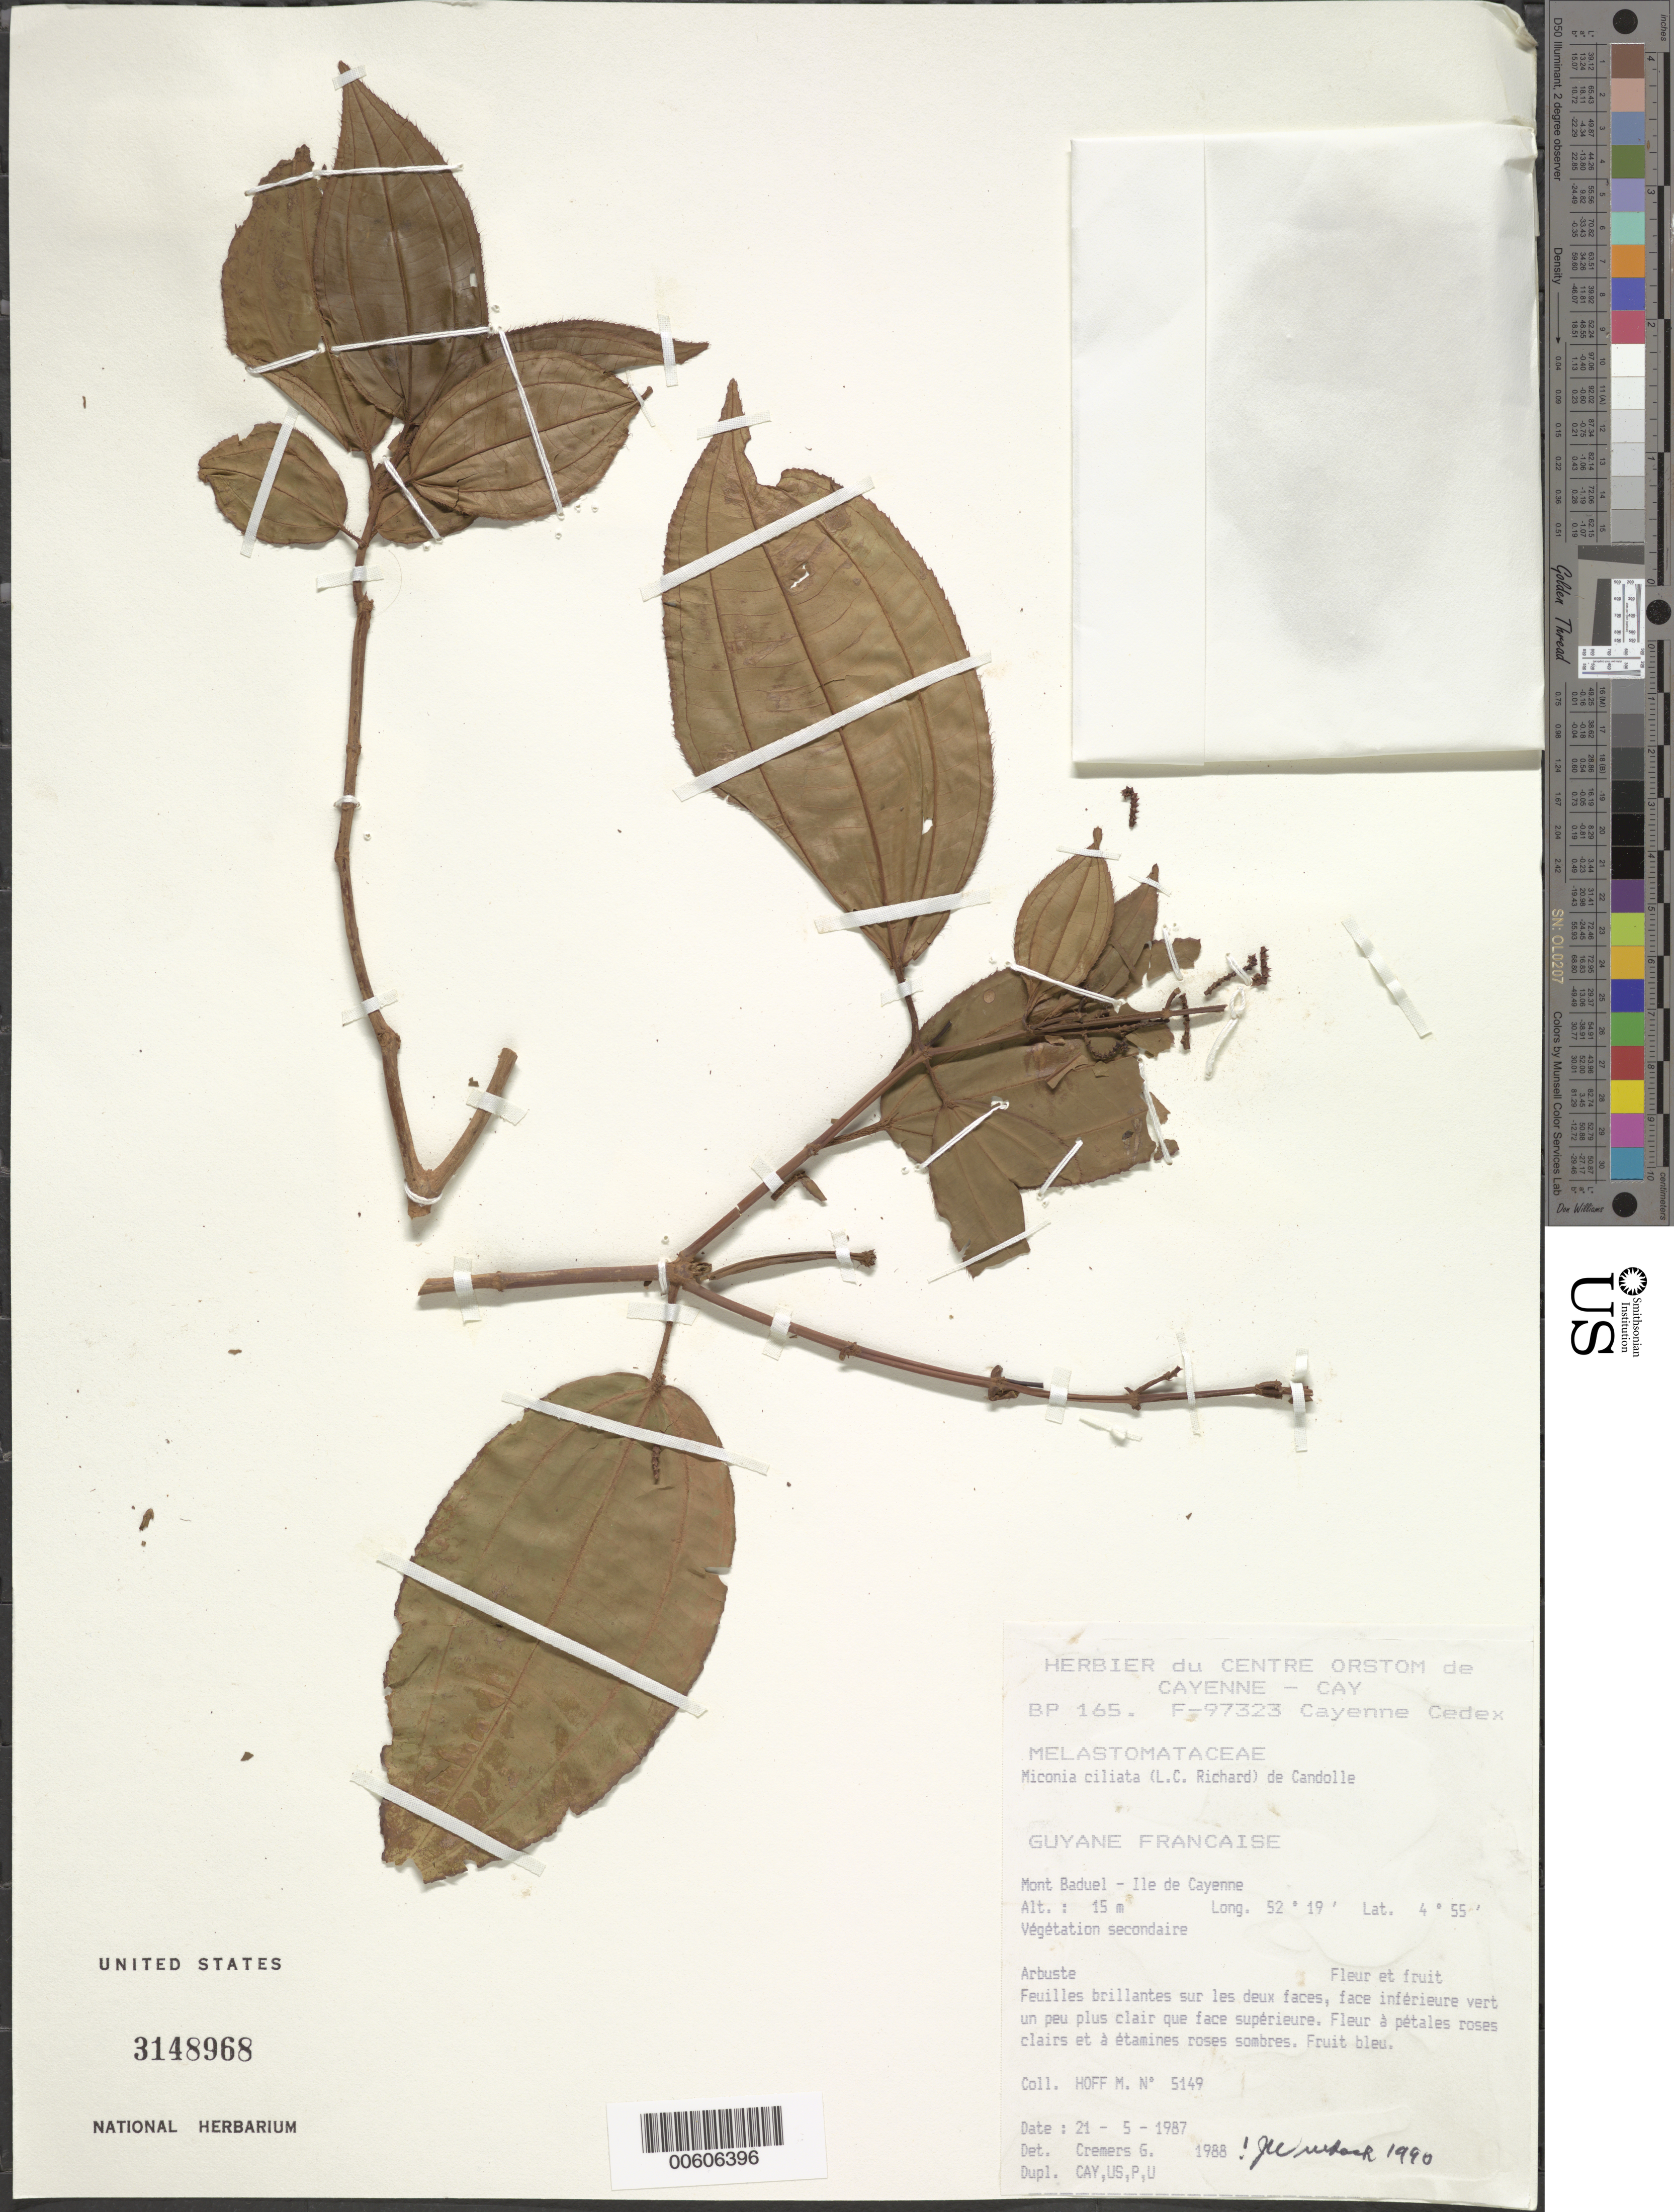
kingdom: Plantae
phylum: Tracheophyta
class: Magnoliopsida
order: Myrtales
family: Melastomataceae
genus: Miconia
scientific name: Miconia ciliata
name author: (Rich.) DC.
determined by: Wurdack, John J., (US), US (UNITED STATES)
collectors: M. Hoff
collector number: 5149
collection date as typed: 21-May-87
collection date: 1987-05-21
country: French Guiana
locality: Mont Baduel, Ile de Cayenne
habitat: Vegetation secondaire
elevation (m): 15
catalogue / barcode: US 3148968